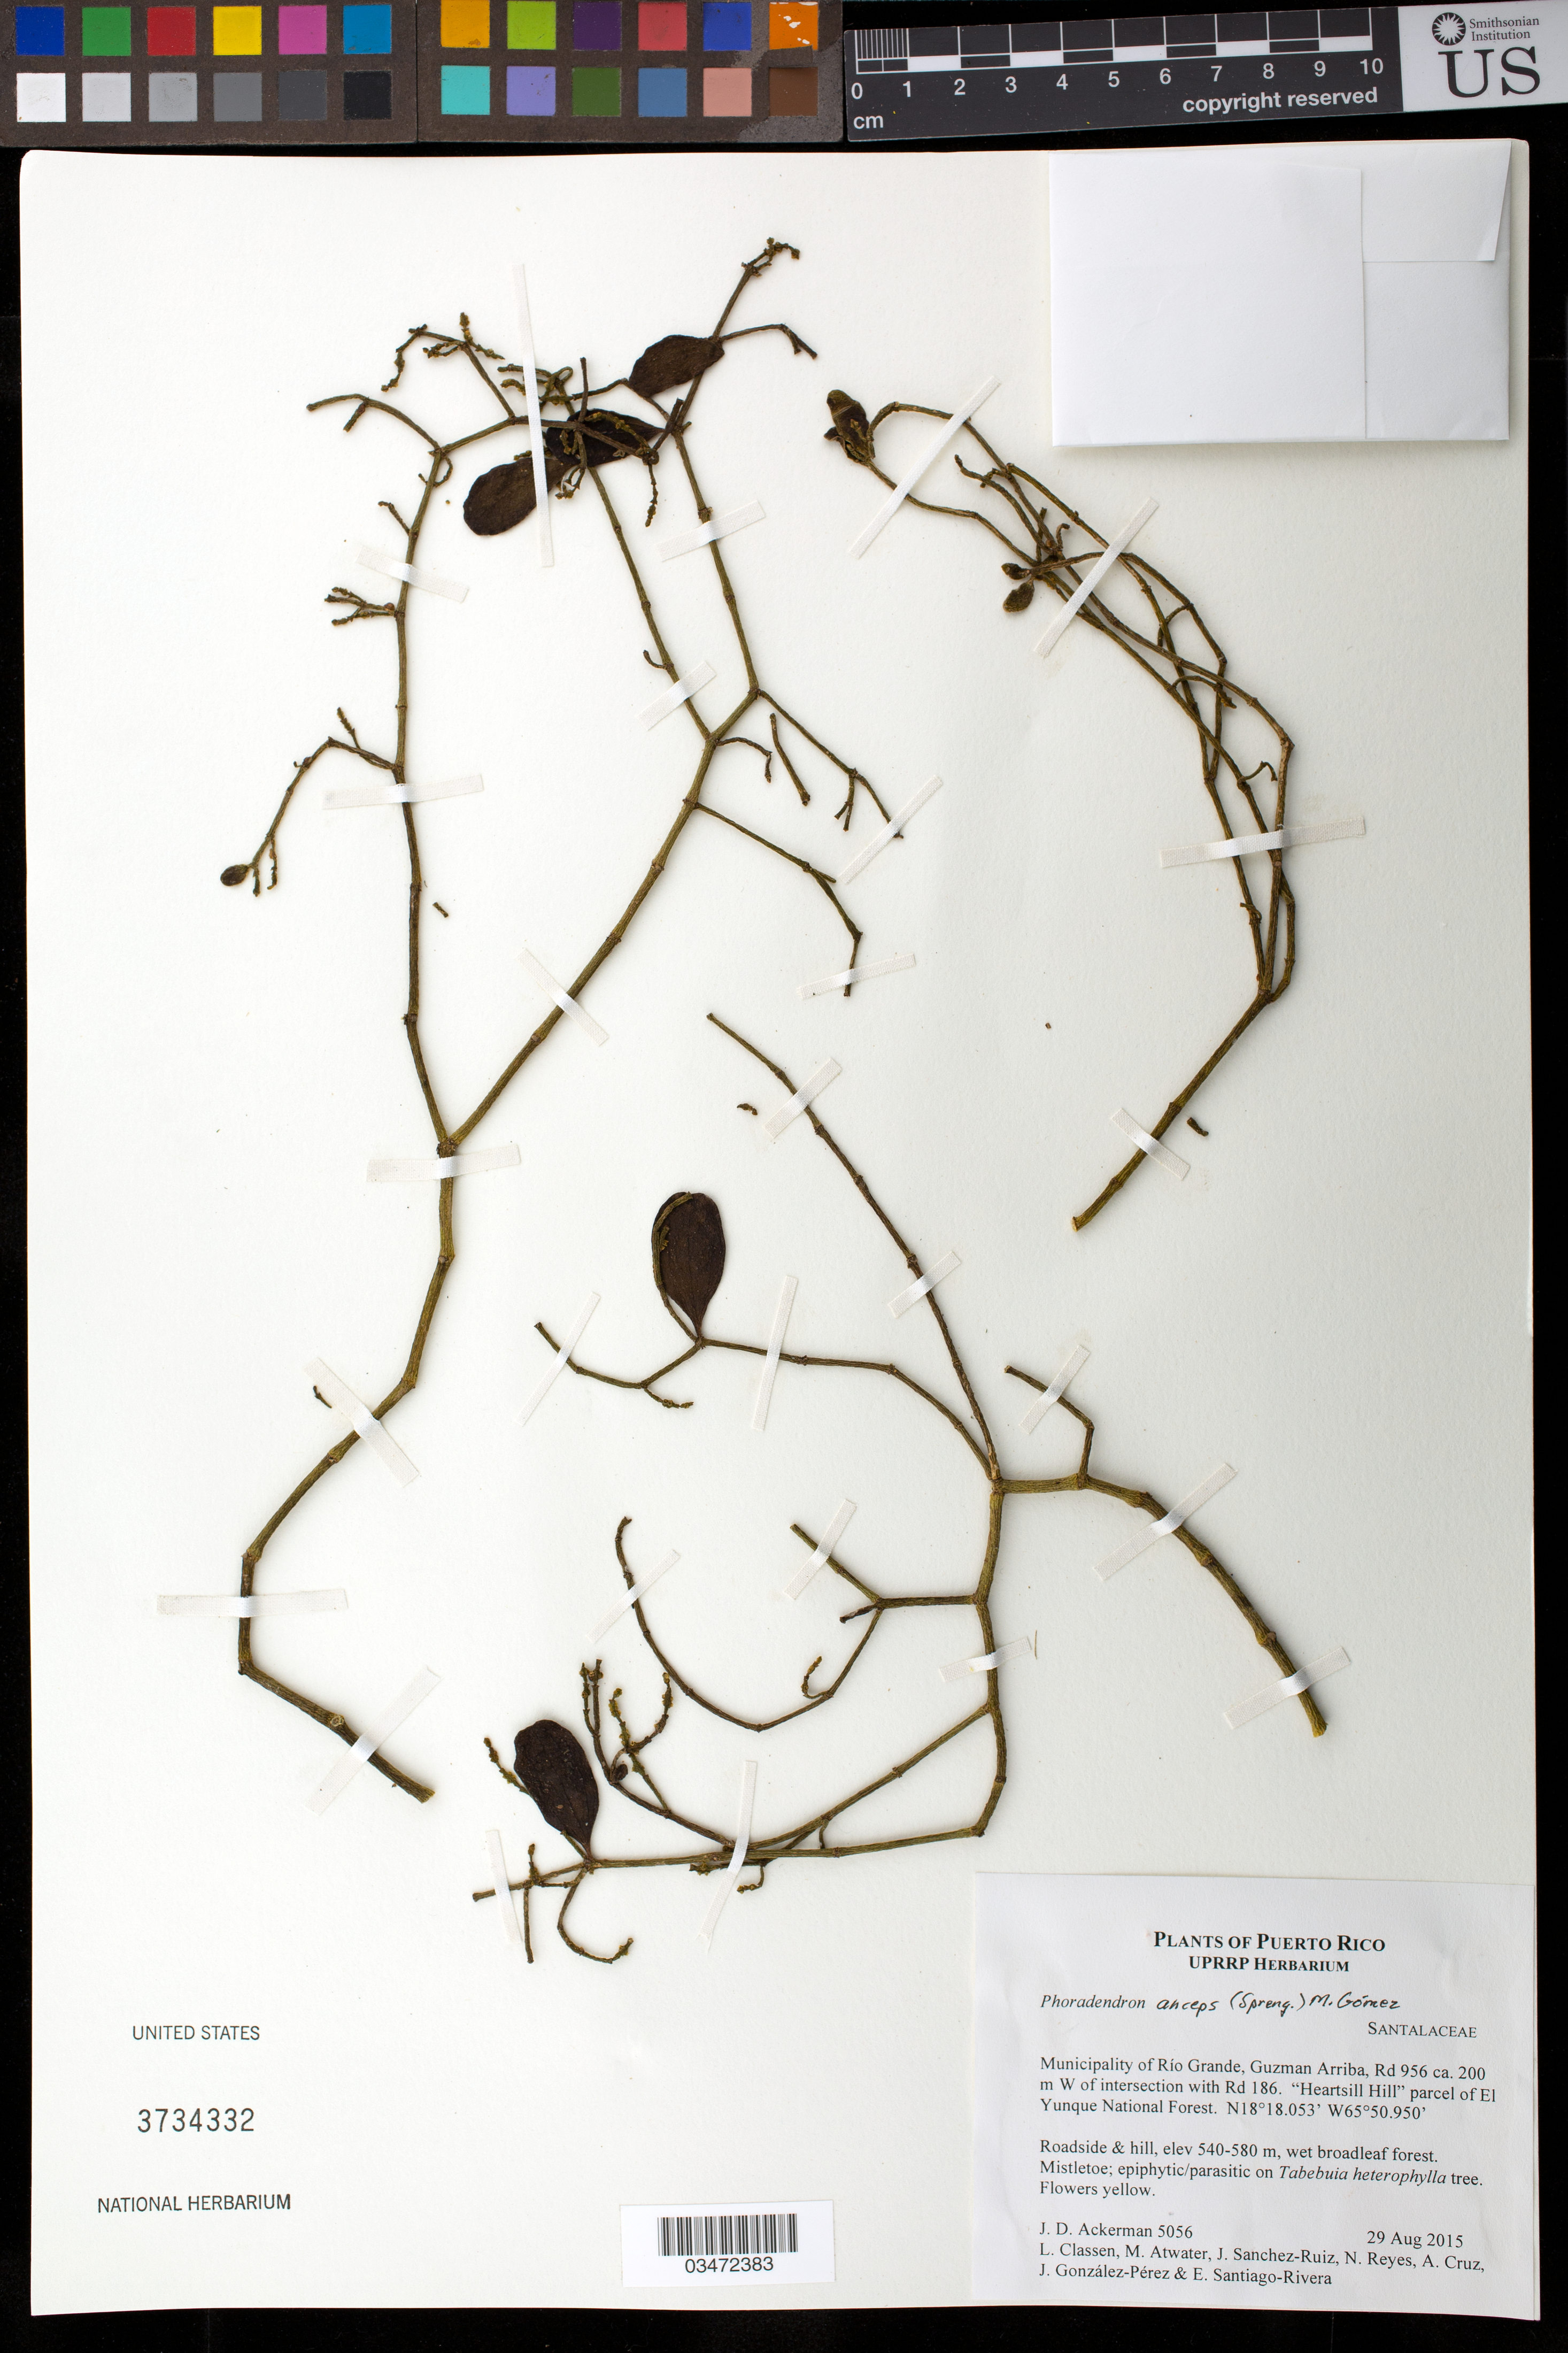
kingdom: Plantae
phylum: Tracheophyta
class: Magnoliopsida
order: Santalales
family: Viscaceae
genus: Dendrophthora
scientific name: Dendrophthora brachylepis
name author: Urb.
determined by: Caraballo-Ortiz, Marcos A., (MISS), University of Mississippi (UNITED STATES)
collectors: J. D. Ackerman, L. Classen, M. Atwater, J. Sanchez-Ruiz, N. Reyes, A. Cruz, J. González-Pérez & E. Santiago-Rivera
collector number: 5056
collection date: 2015-08-29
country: Puerto Rico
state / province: Rio Grande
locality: Guzman Arriba, Rd 956 ca. 200 m W of intersection with Rd 186. "Heartsill Hill" parcel of El Yunque National Forest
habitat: On Tabebuia heterphulla tree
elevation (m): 540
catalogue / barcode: US 3734332